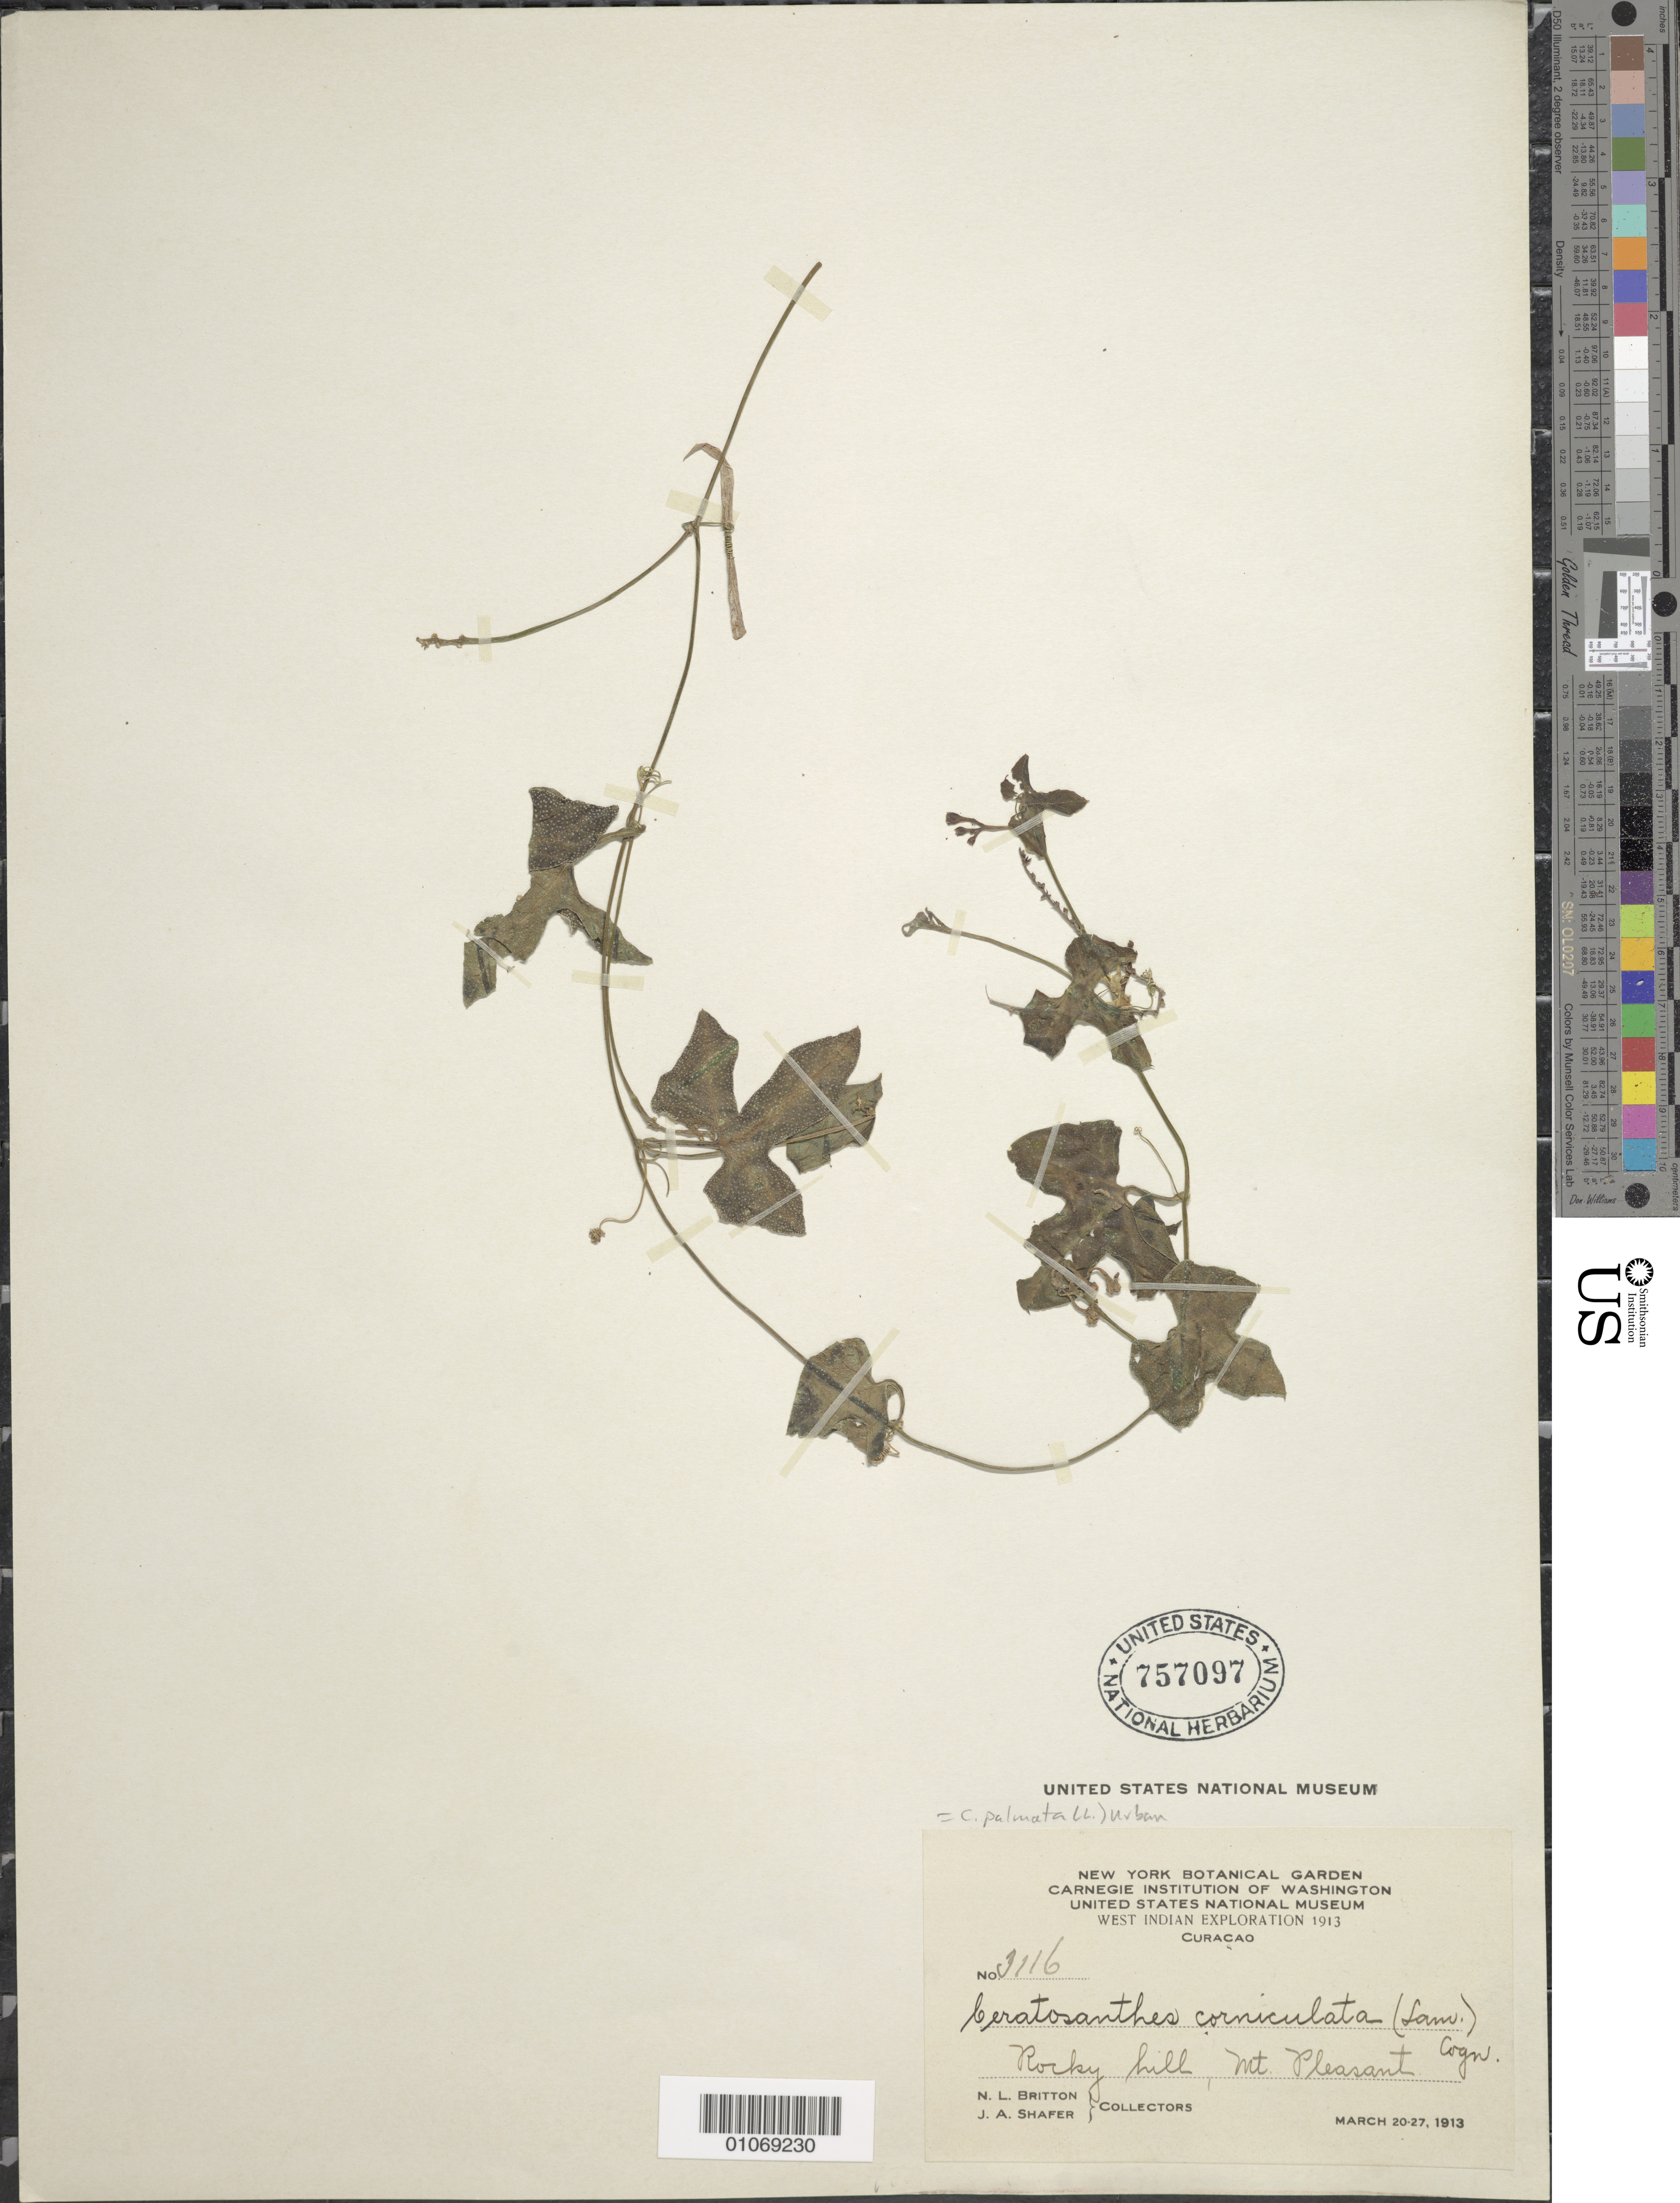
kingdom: Plantae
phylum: Tracheophyta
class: Magnoliopsida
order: Cucurbitales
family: Cucurbitaceae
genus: Ceratosanthes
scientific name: Ceratosanthes palmata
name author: (L.) Urb.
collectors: N. Britton & J. A. Shafer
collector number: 3116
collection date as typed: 20 Mar 1913 to 27 Mar 1913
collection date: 1913-03-20/1913-03-27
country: Curaçao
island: Curaçao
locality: Rocky hill, Mount Pleasant.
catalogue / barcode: US 757097